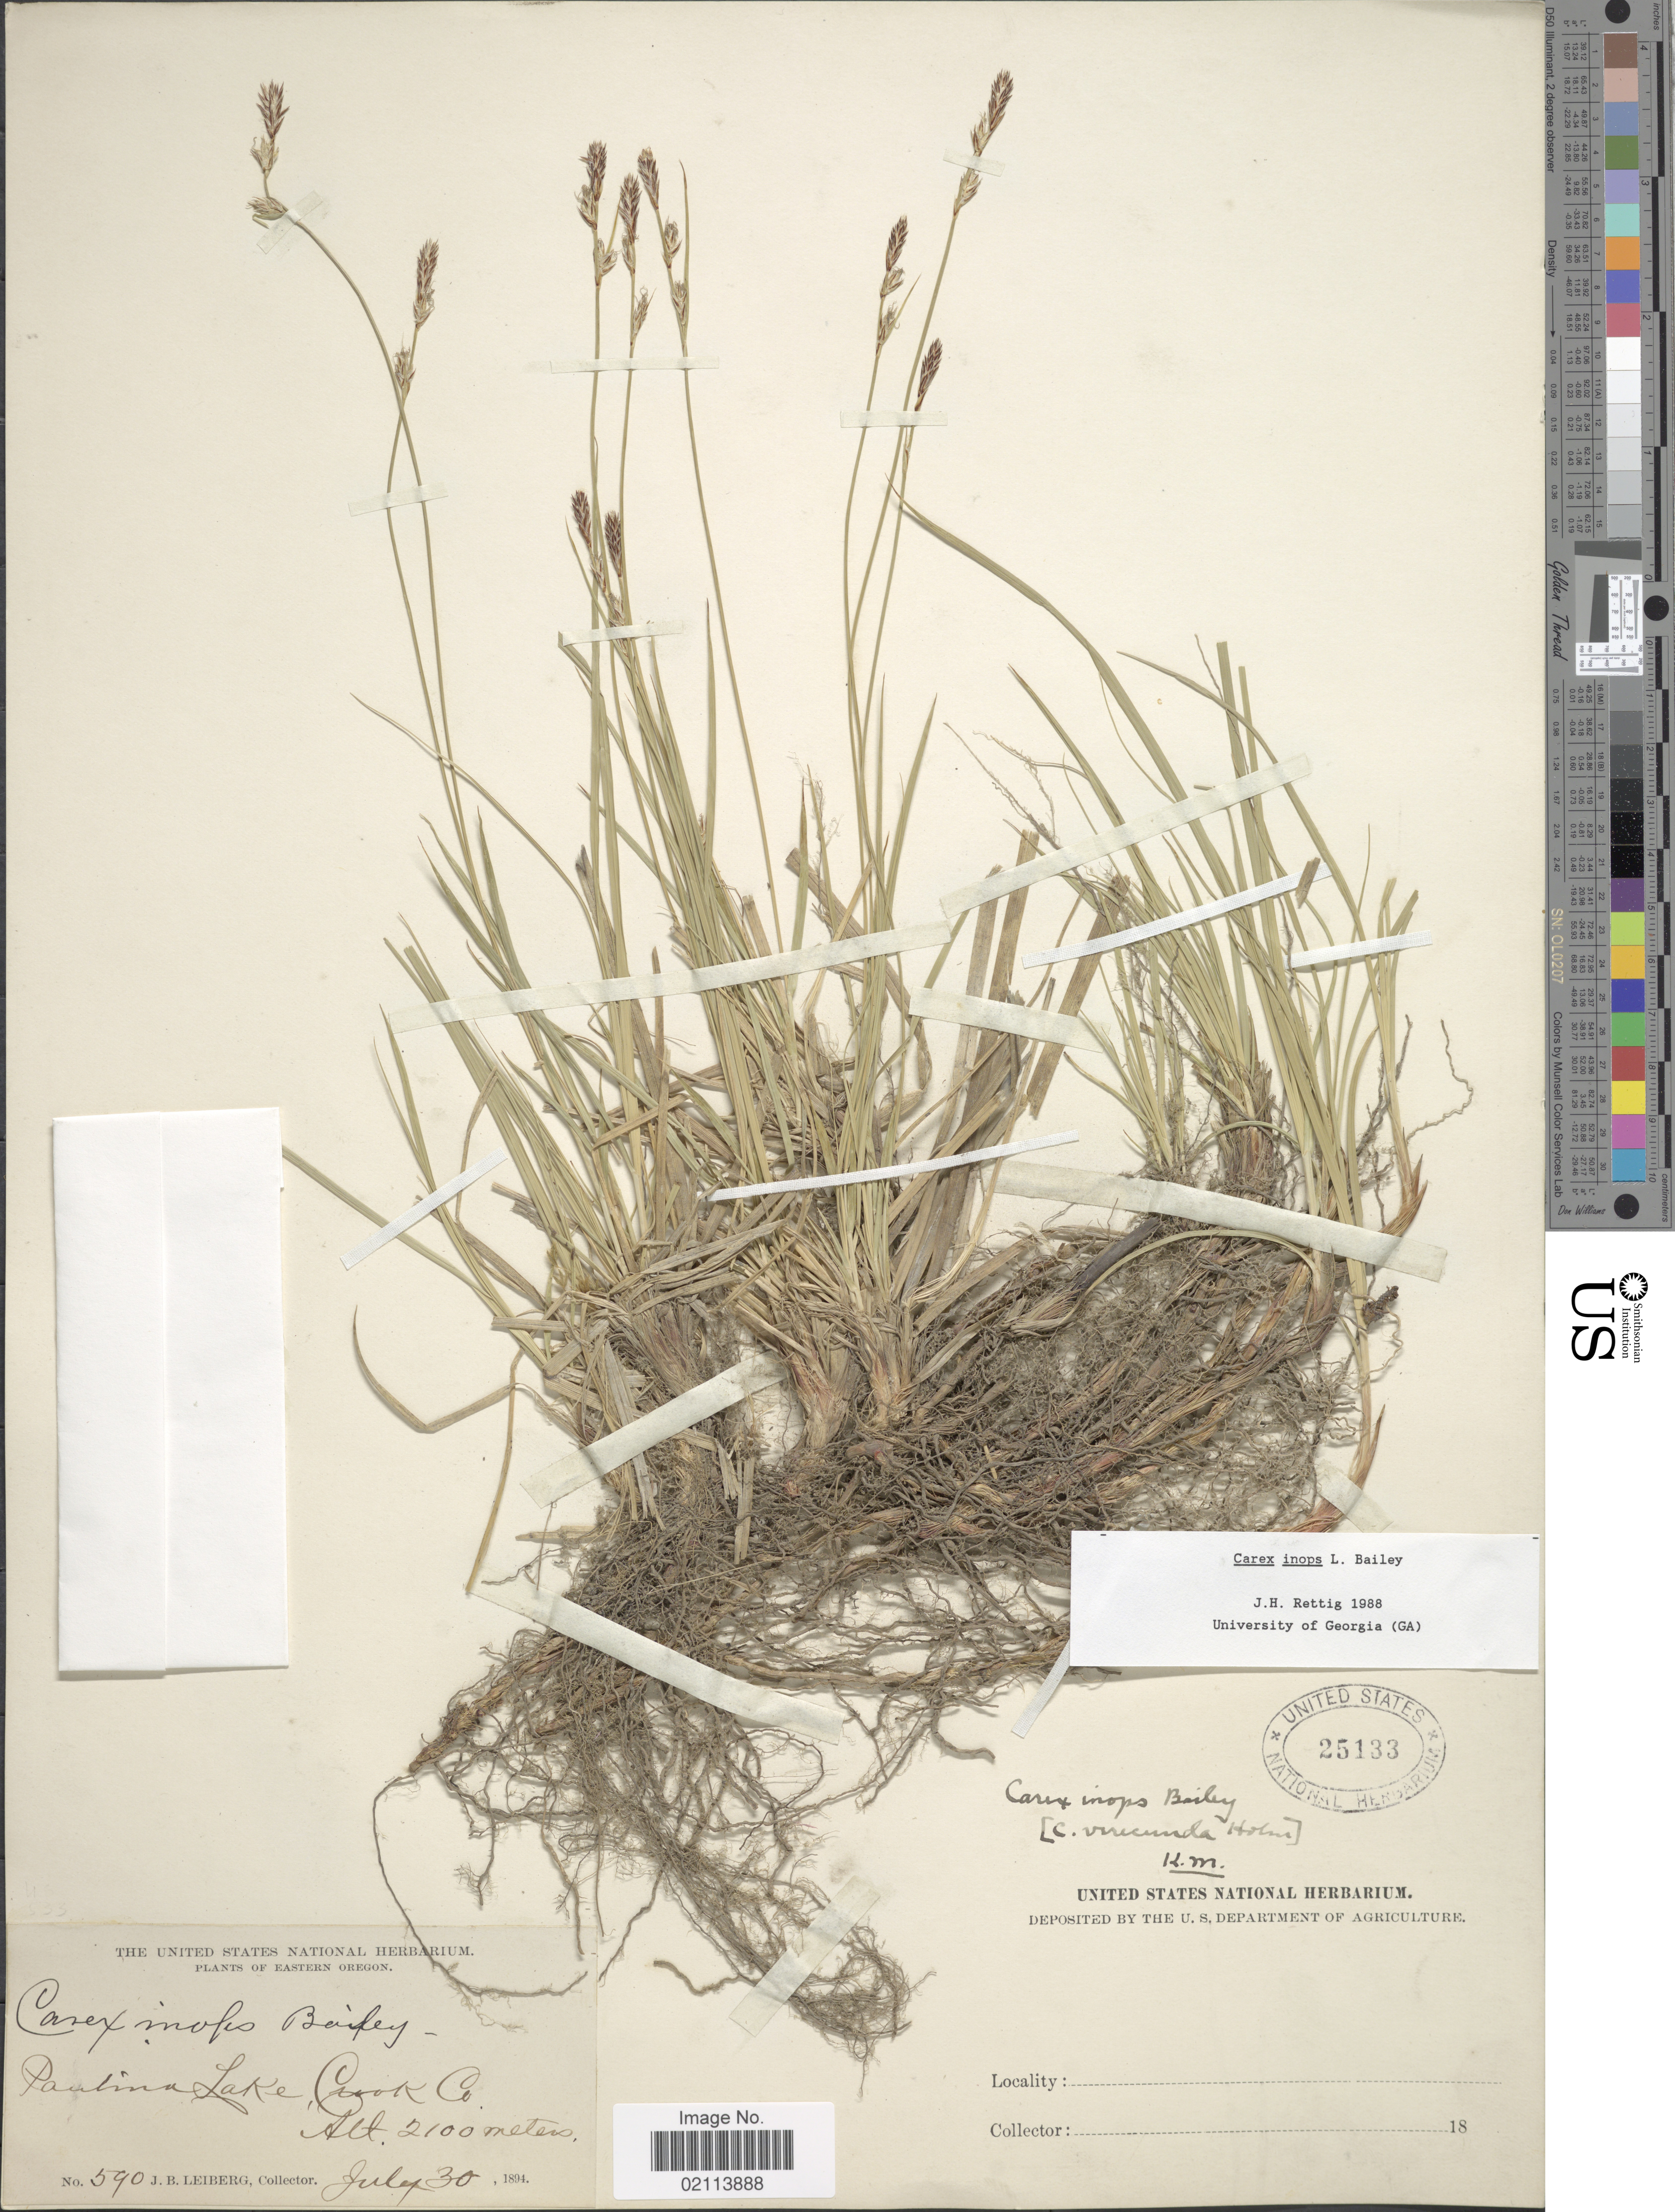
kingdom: Plantae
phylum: Tracheophyta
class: Liliopsida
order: Poales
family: Cyperaceae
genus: Carex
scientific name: Carex inops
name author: L.H. Bailey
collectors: J. B. Leiberg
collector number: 590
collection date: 1894-07-30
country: United States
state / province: Oregon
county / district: Crook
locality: Eastern Oregon, Paulina Lake, Crook Co.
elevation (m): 2100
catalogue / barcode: US 25133